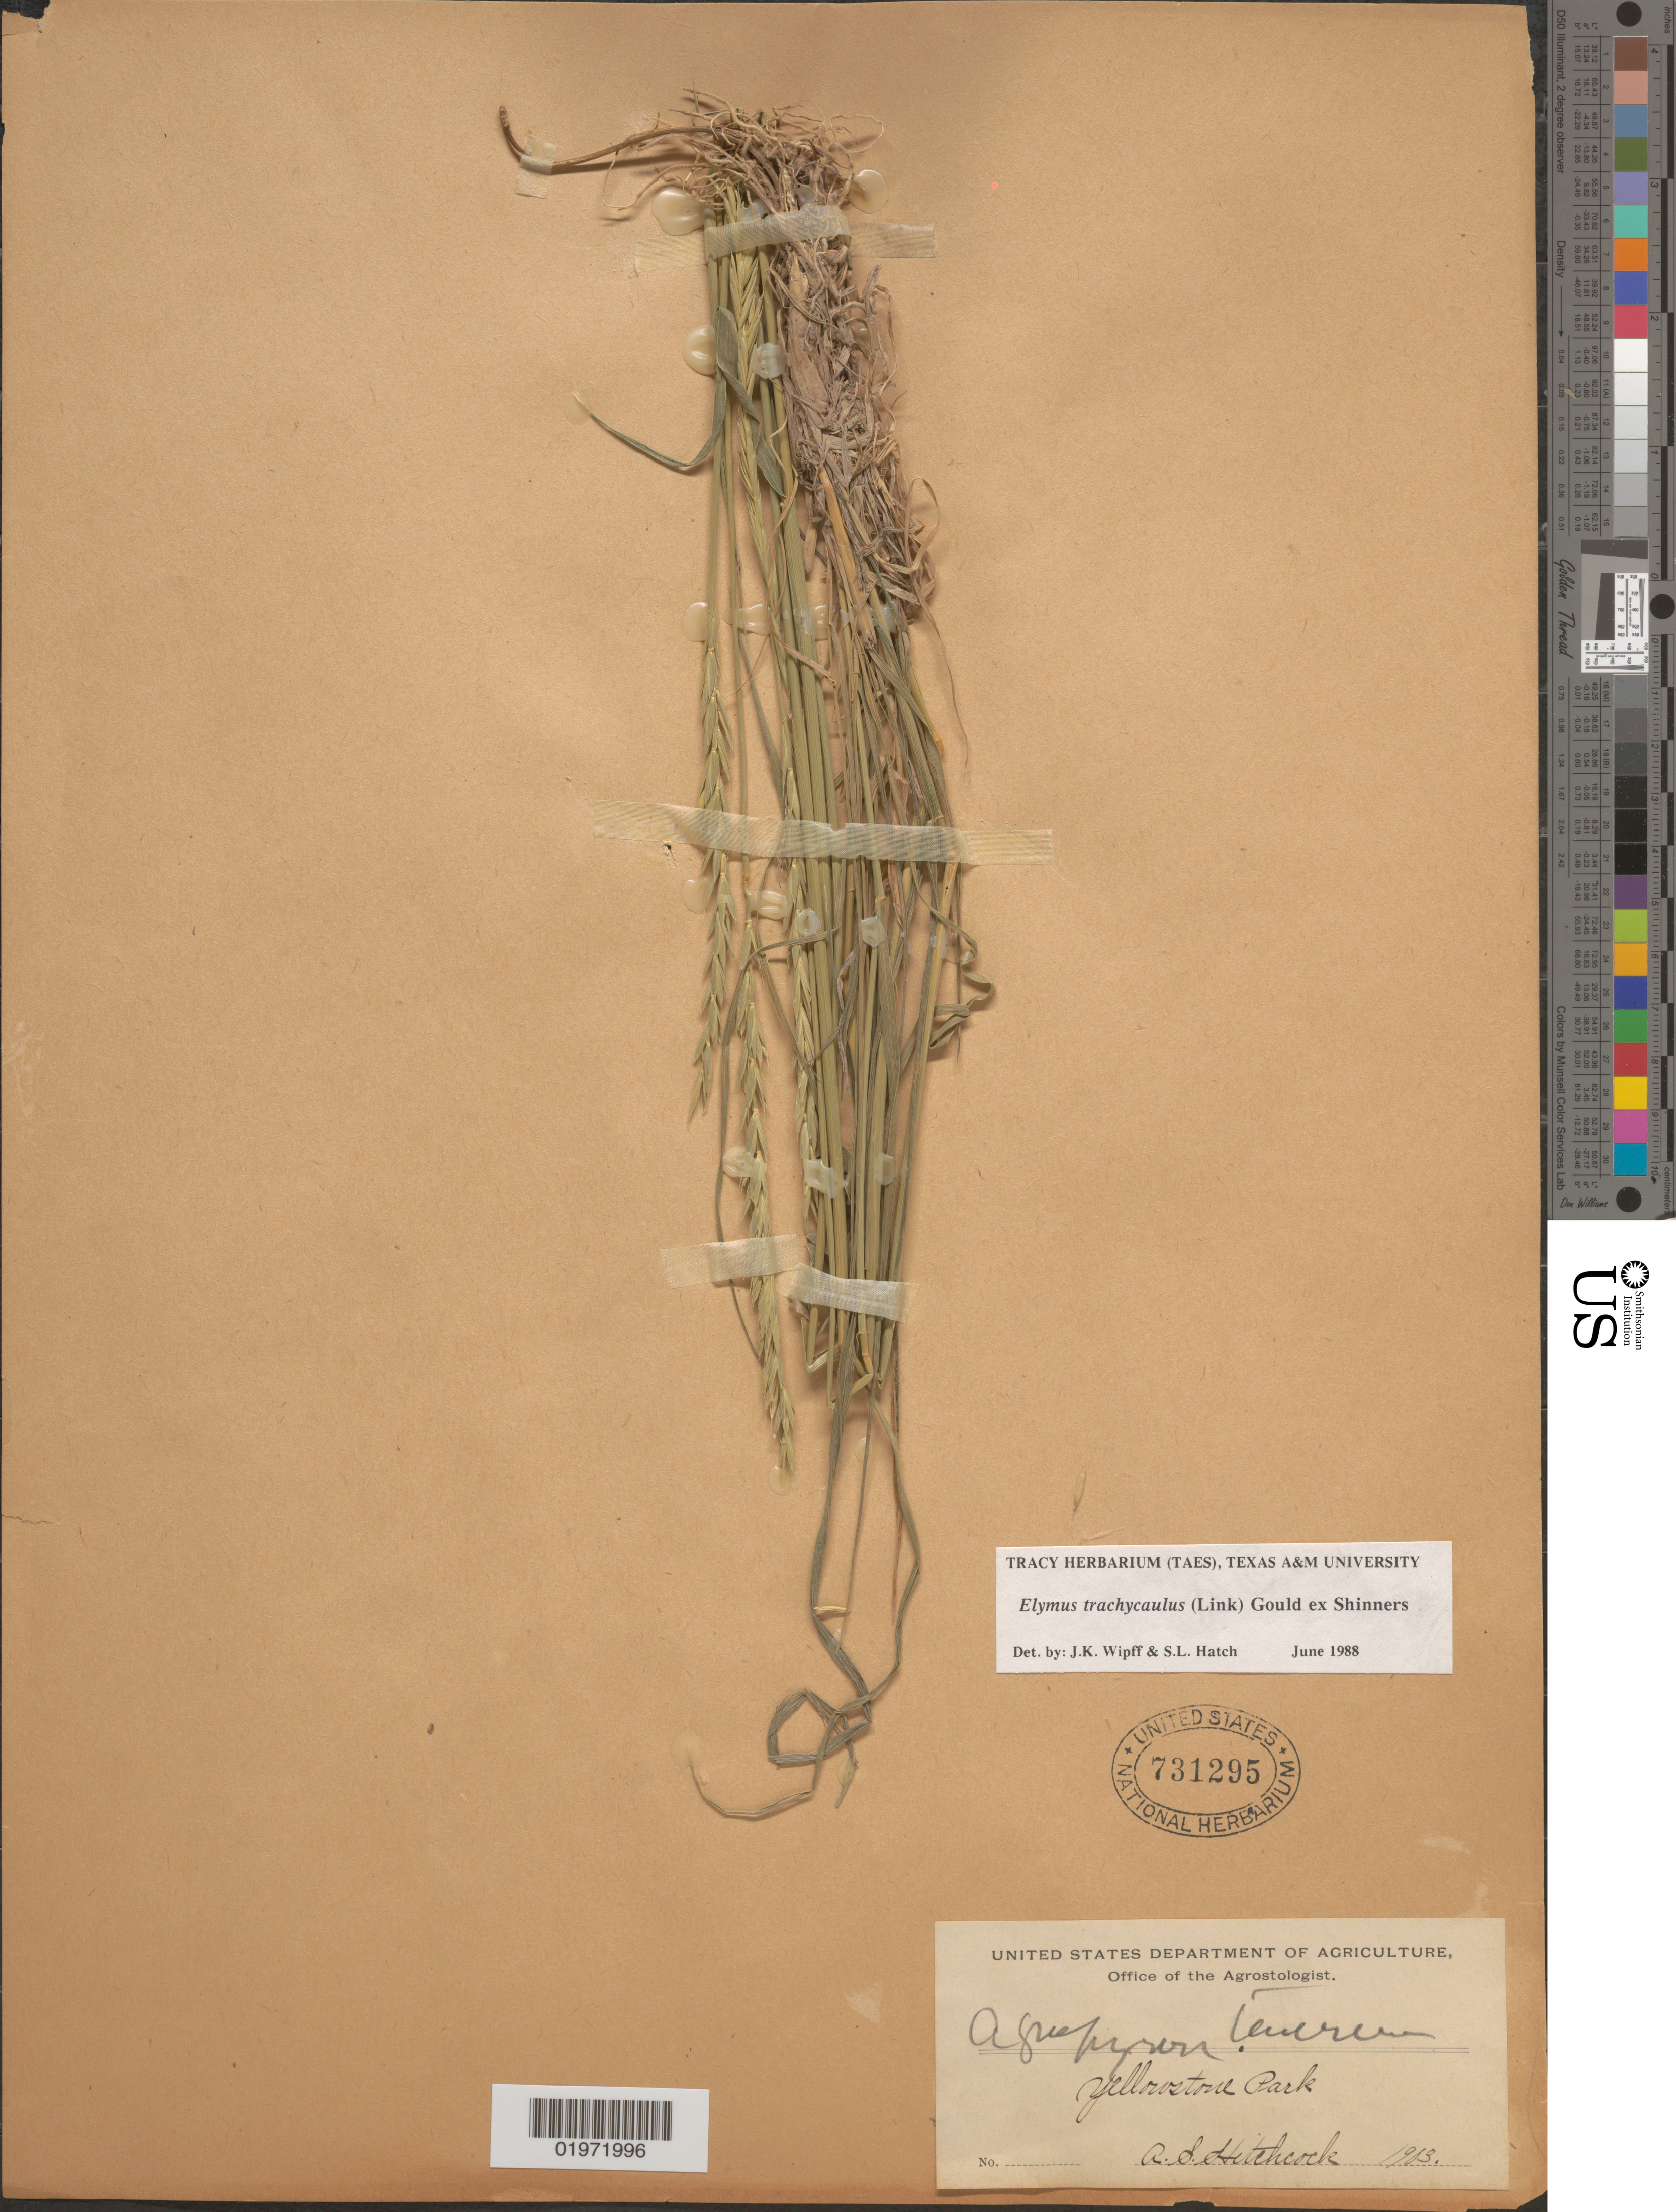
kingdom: Plantae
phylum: Tracheophyta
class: Liliopsida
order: Poales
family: Poaceae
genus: Elymus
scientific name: Elymus trachycaulus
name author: (Link) Gould ex Shinners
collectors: A. S. Hitchcock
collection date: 1903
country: United States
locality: Yellowstone Park.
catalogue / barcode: US 731295